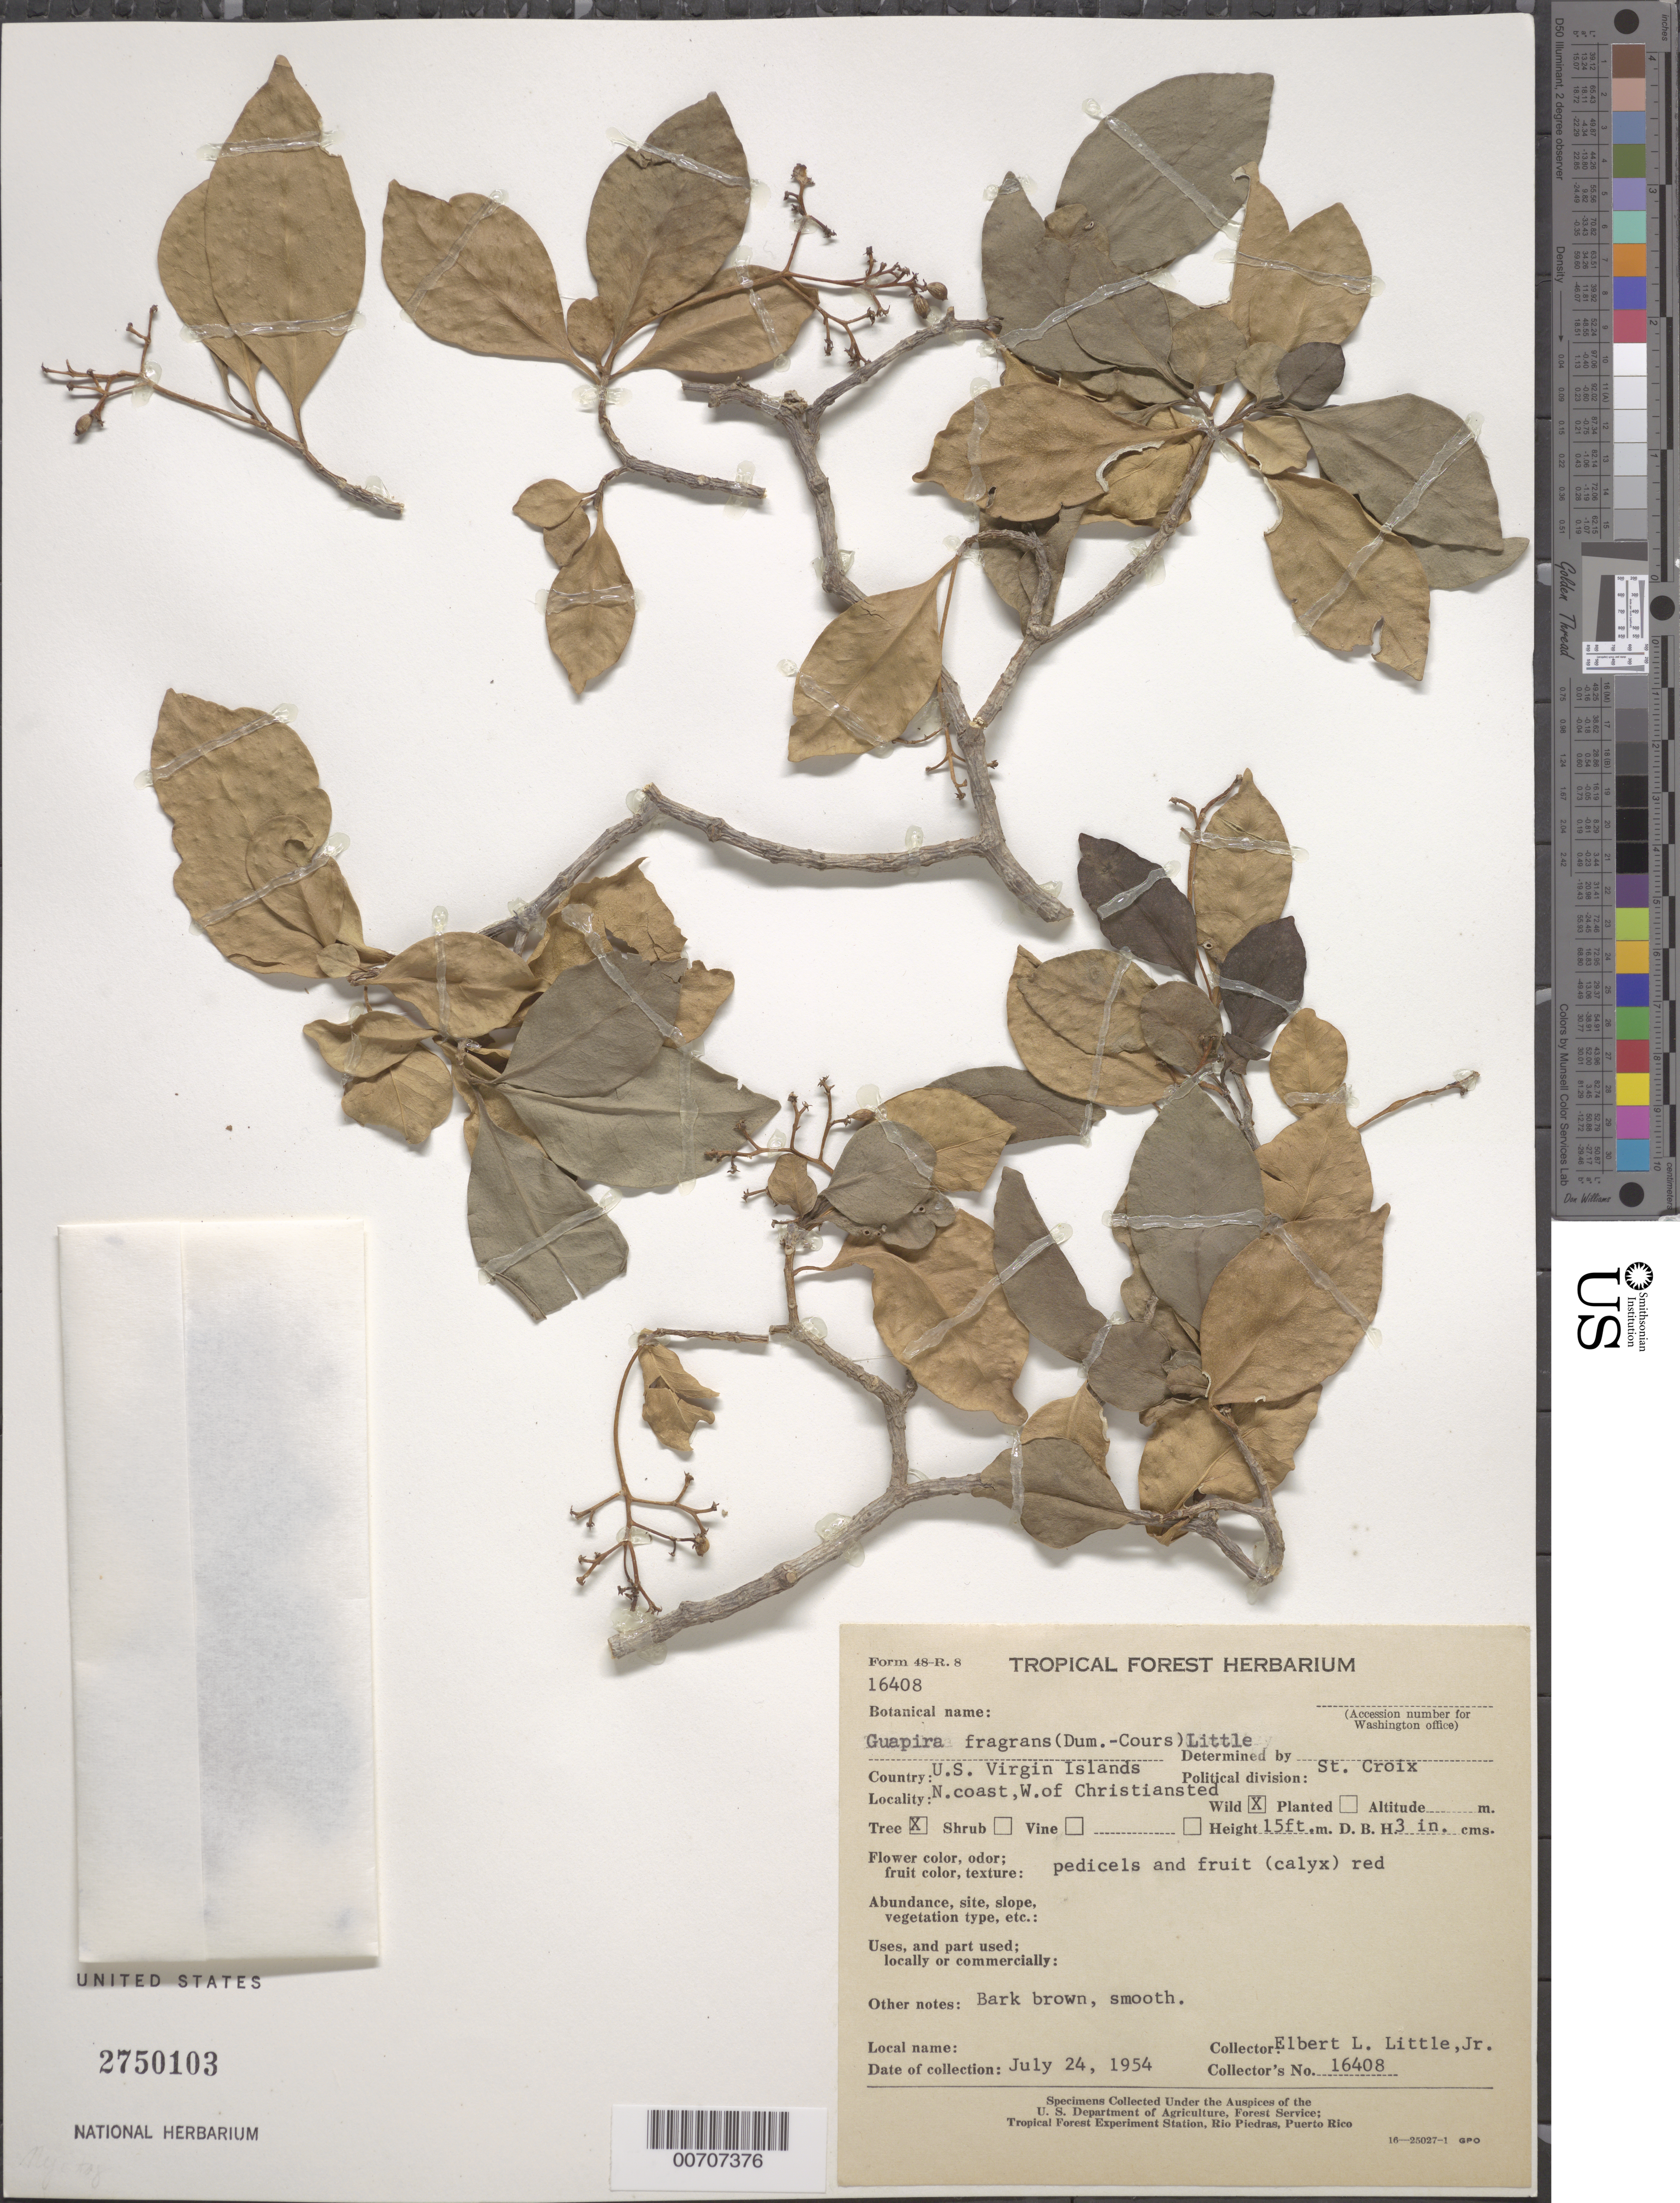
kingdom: Plantae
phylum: Tracheophyta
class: Magnoliopsida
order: Caryophyllales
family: Nyctaginaceae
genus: Guapira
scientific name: Guapira fragrans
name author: (Dum. Cours.) Little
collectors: E. L. Little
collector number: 16408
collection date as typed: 24 Jul 1954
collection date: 1954-07-24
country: U.S. Virgin Islands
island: St. Croix Island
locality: N coast, W of Christiansted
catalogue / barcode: US 2750103